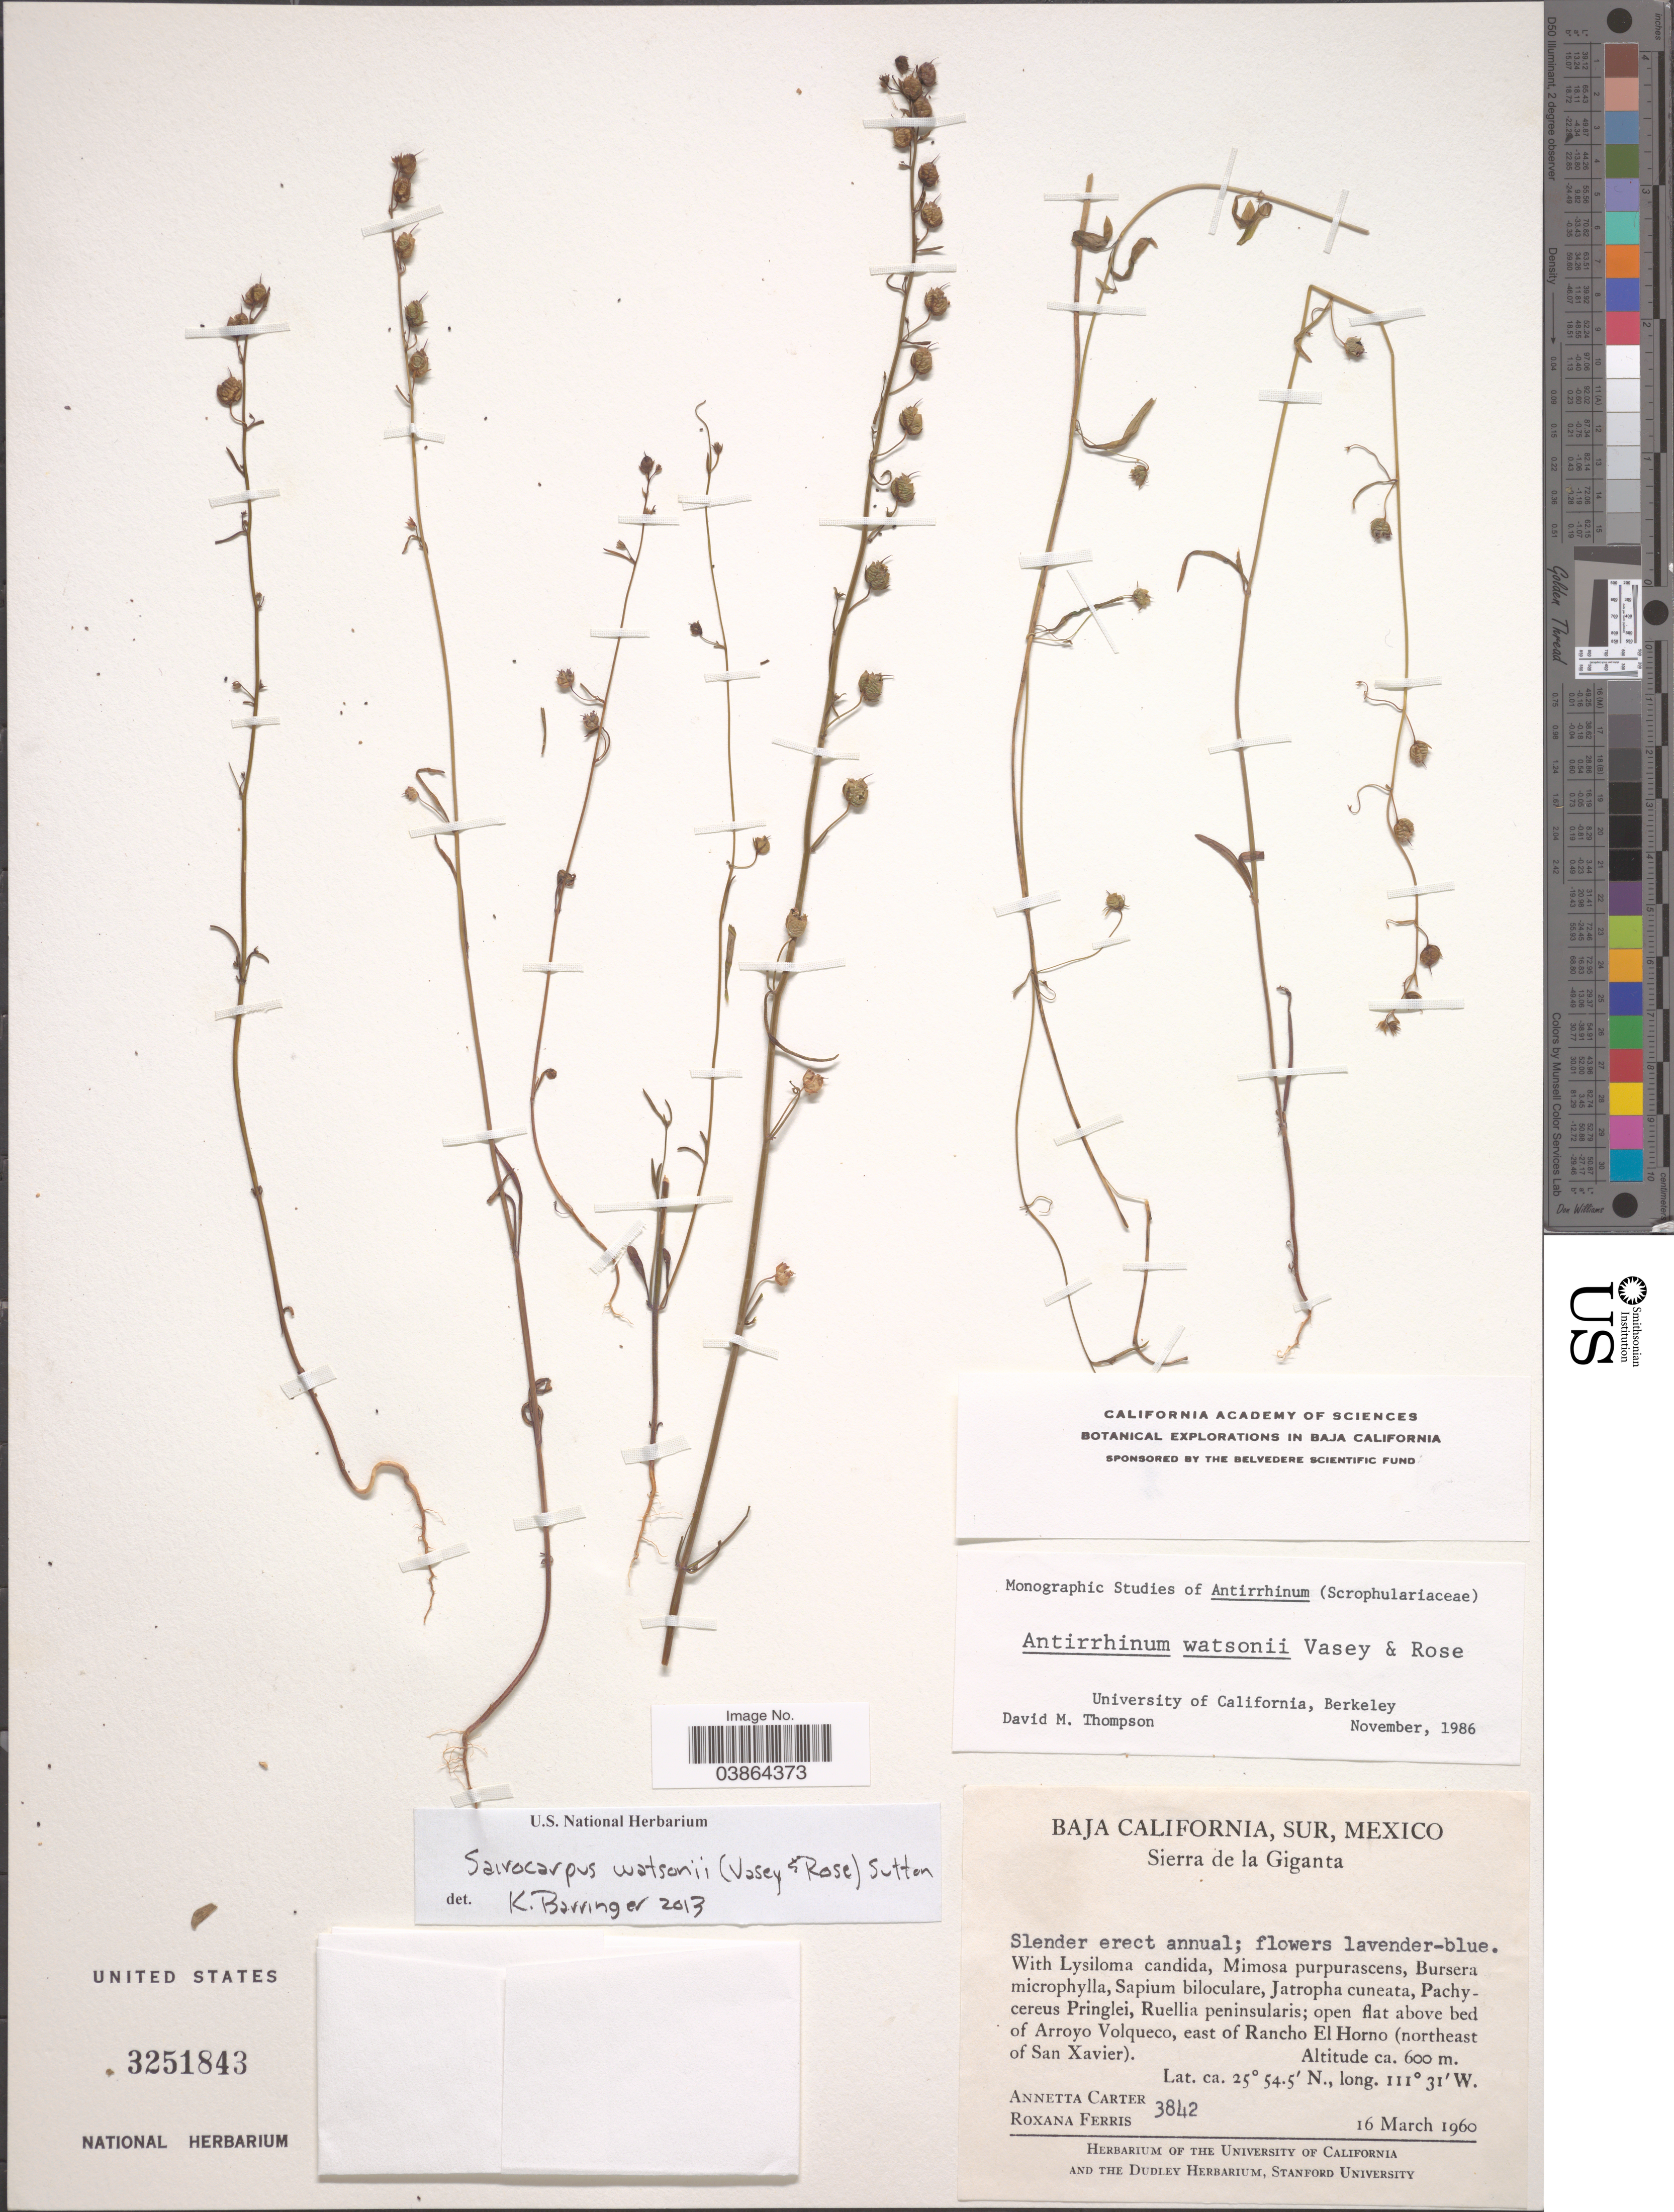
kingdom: Plantae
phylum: Tracheophyta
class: Magnoliopsida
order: Lamiales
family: Plantaginaceae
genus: Sairocarpus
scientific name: Sairocarpus watsonii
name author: (Vasey & Rose) D.A. Sutton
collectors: A. Carter & R. S. Ferris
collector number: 3842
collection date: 1960-03-16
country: Mexico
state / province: Baja California Sur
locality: Sierra de la Giganta. Open flat above bed of Arroyo Volqueco, east of Rancho El Horno (northeast of San Xavier).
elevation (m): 600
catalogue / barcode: US 3251843